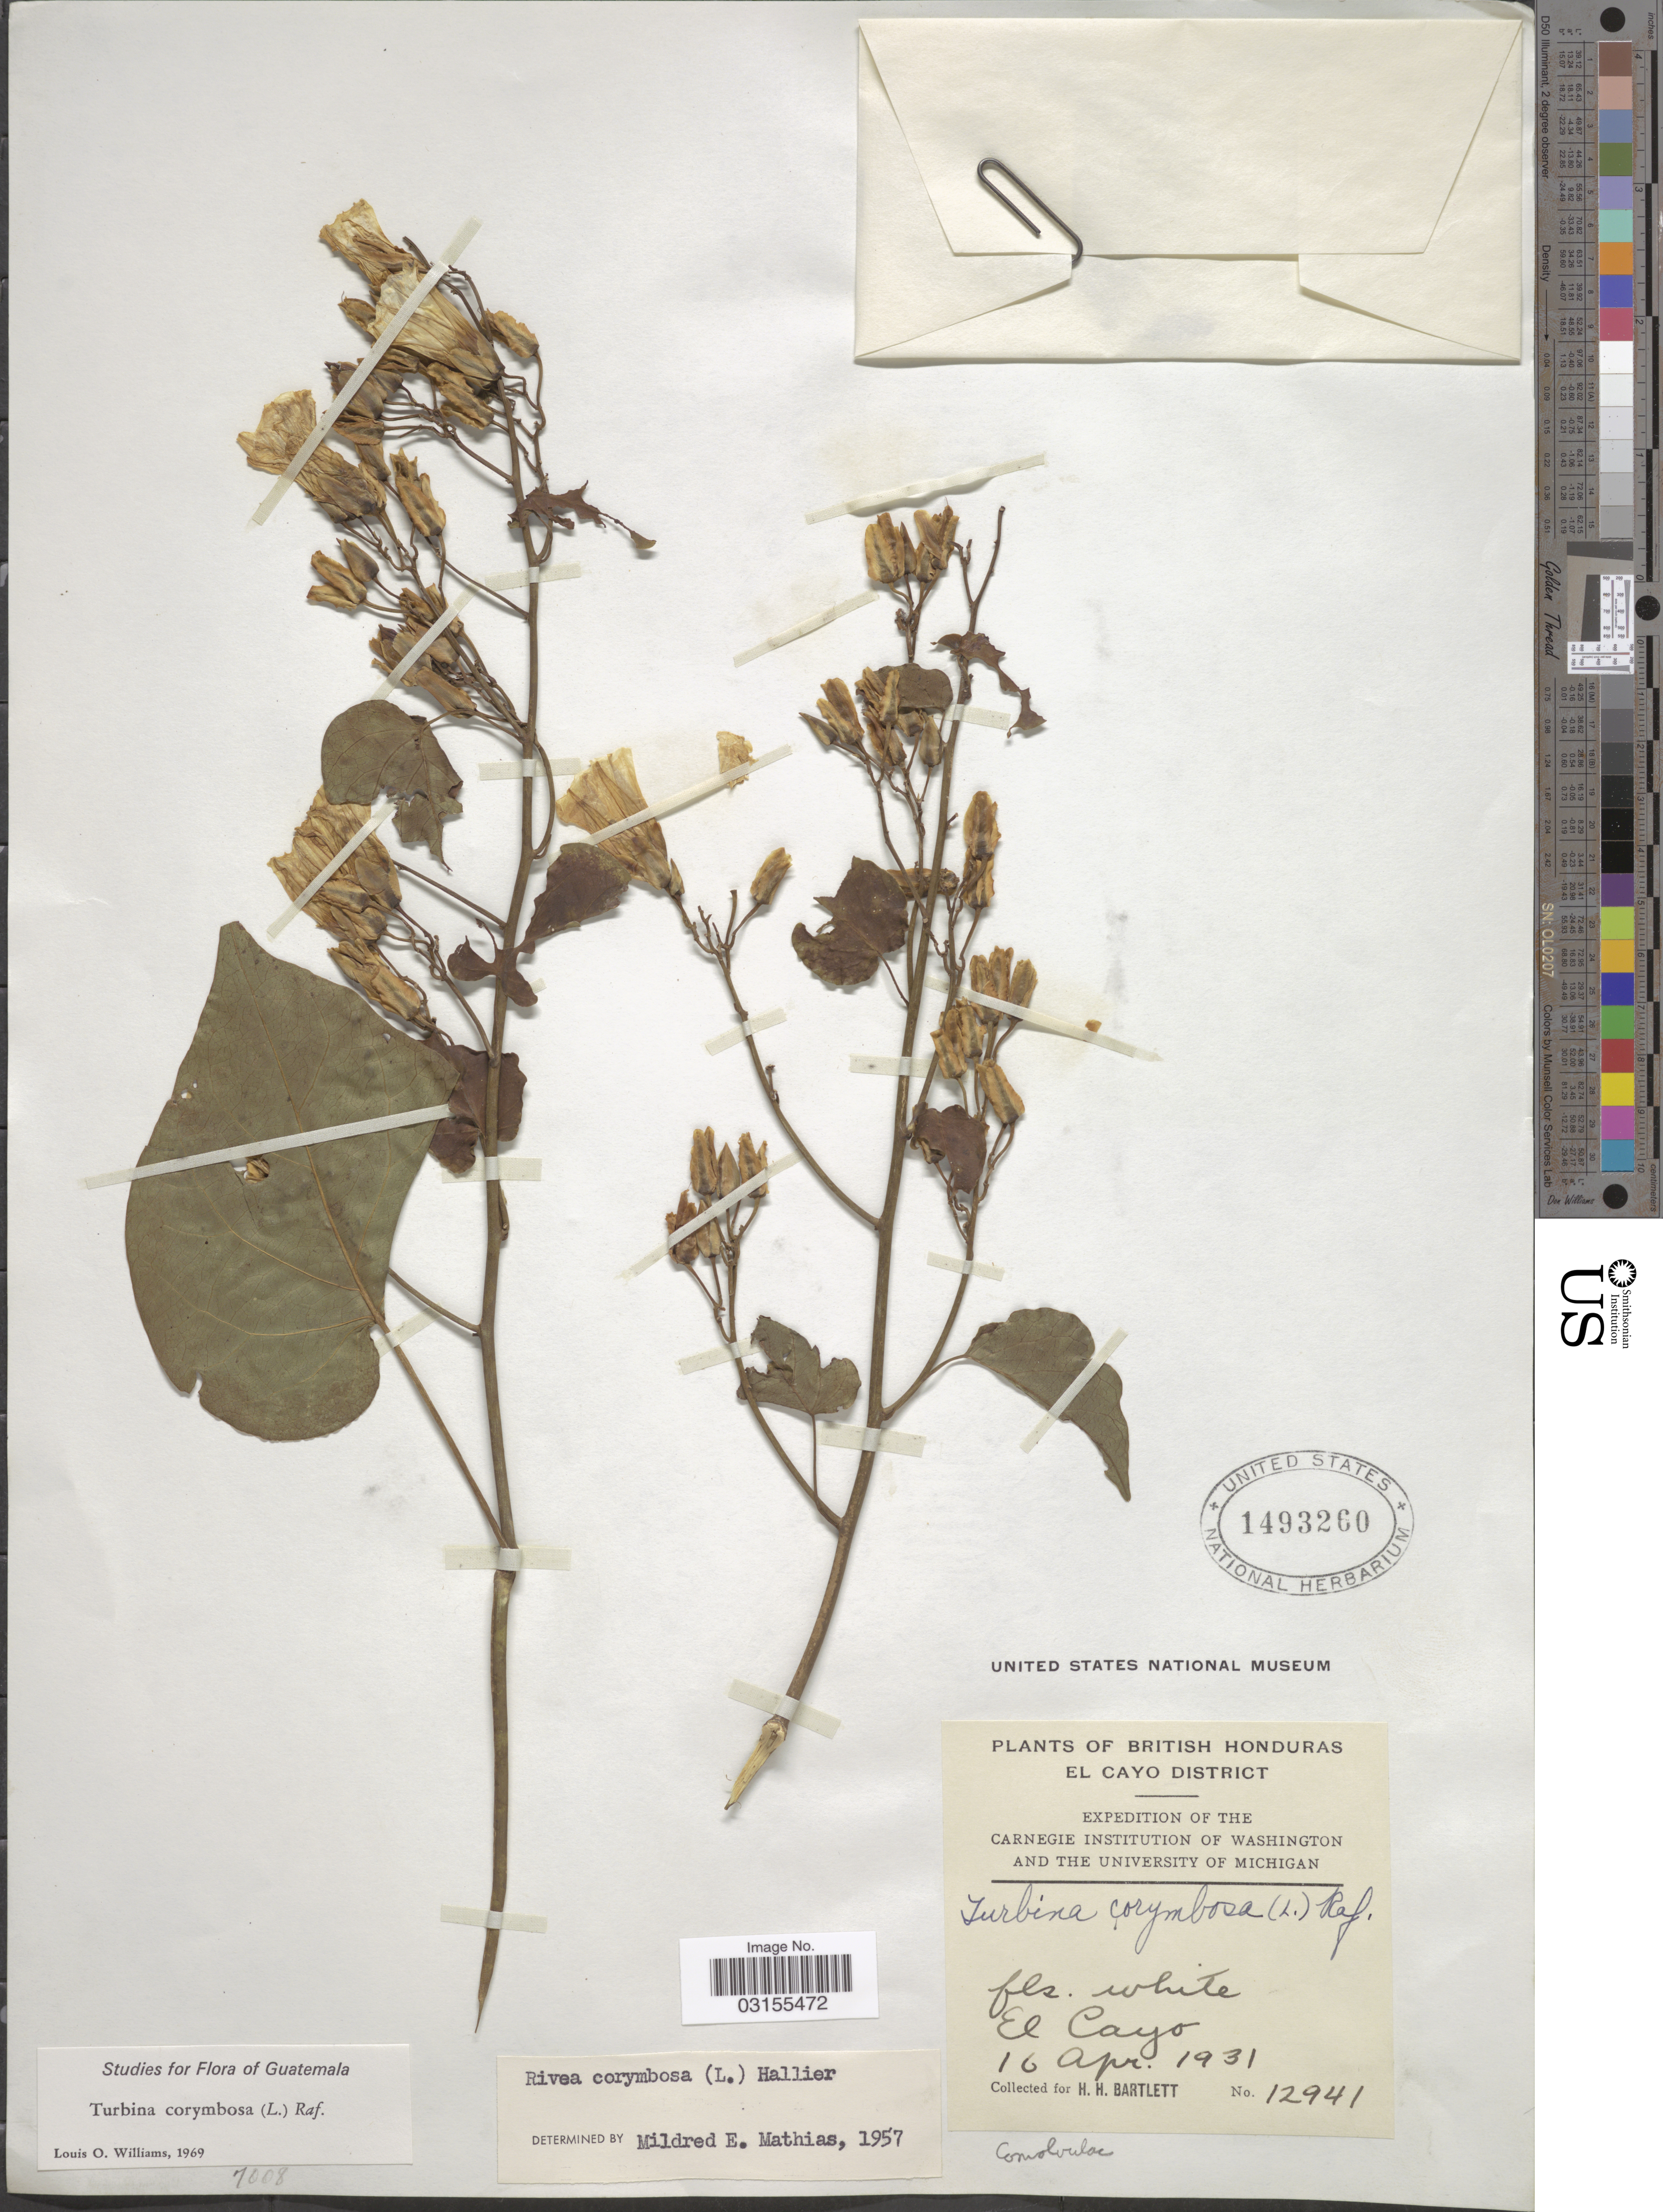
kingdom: Plantae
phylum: Tracheophyta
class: Magnoliopsida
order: Solanales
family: Convolvulaceae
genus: Turbina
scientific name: Turbina corymbosa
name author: (L.) Raf.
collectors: H. H. Bartlett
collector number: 12941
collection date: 1931-04-16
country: Belize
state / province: Cayo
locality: British Honduras. El Cayo District. El Cayo.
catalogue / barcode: US 1493260